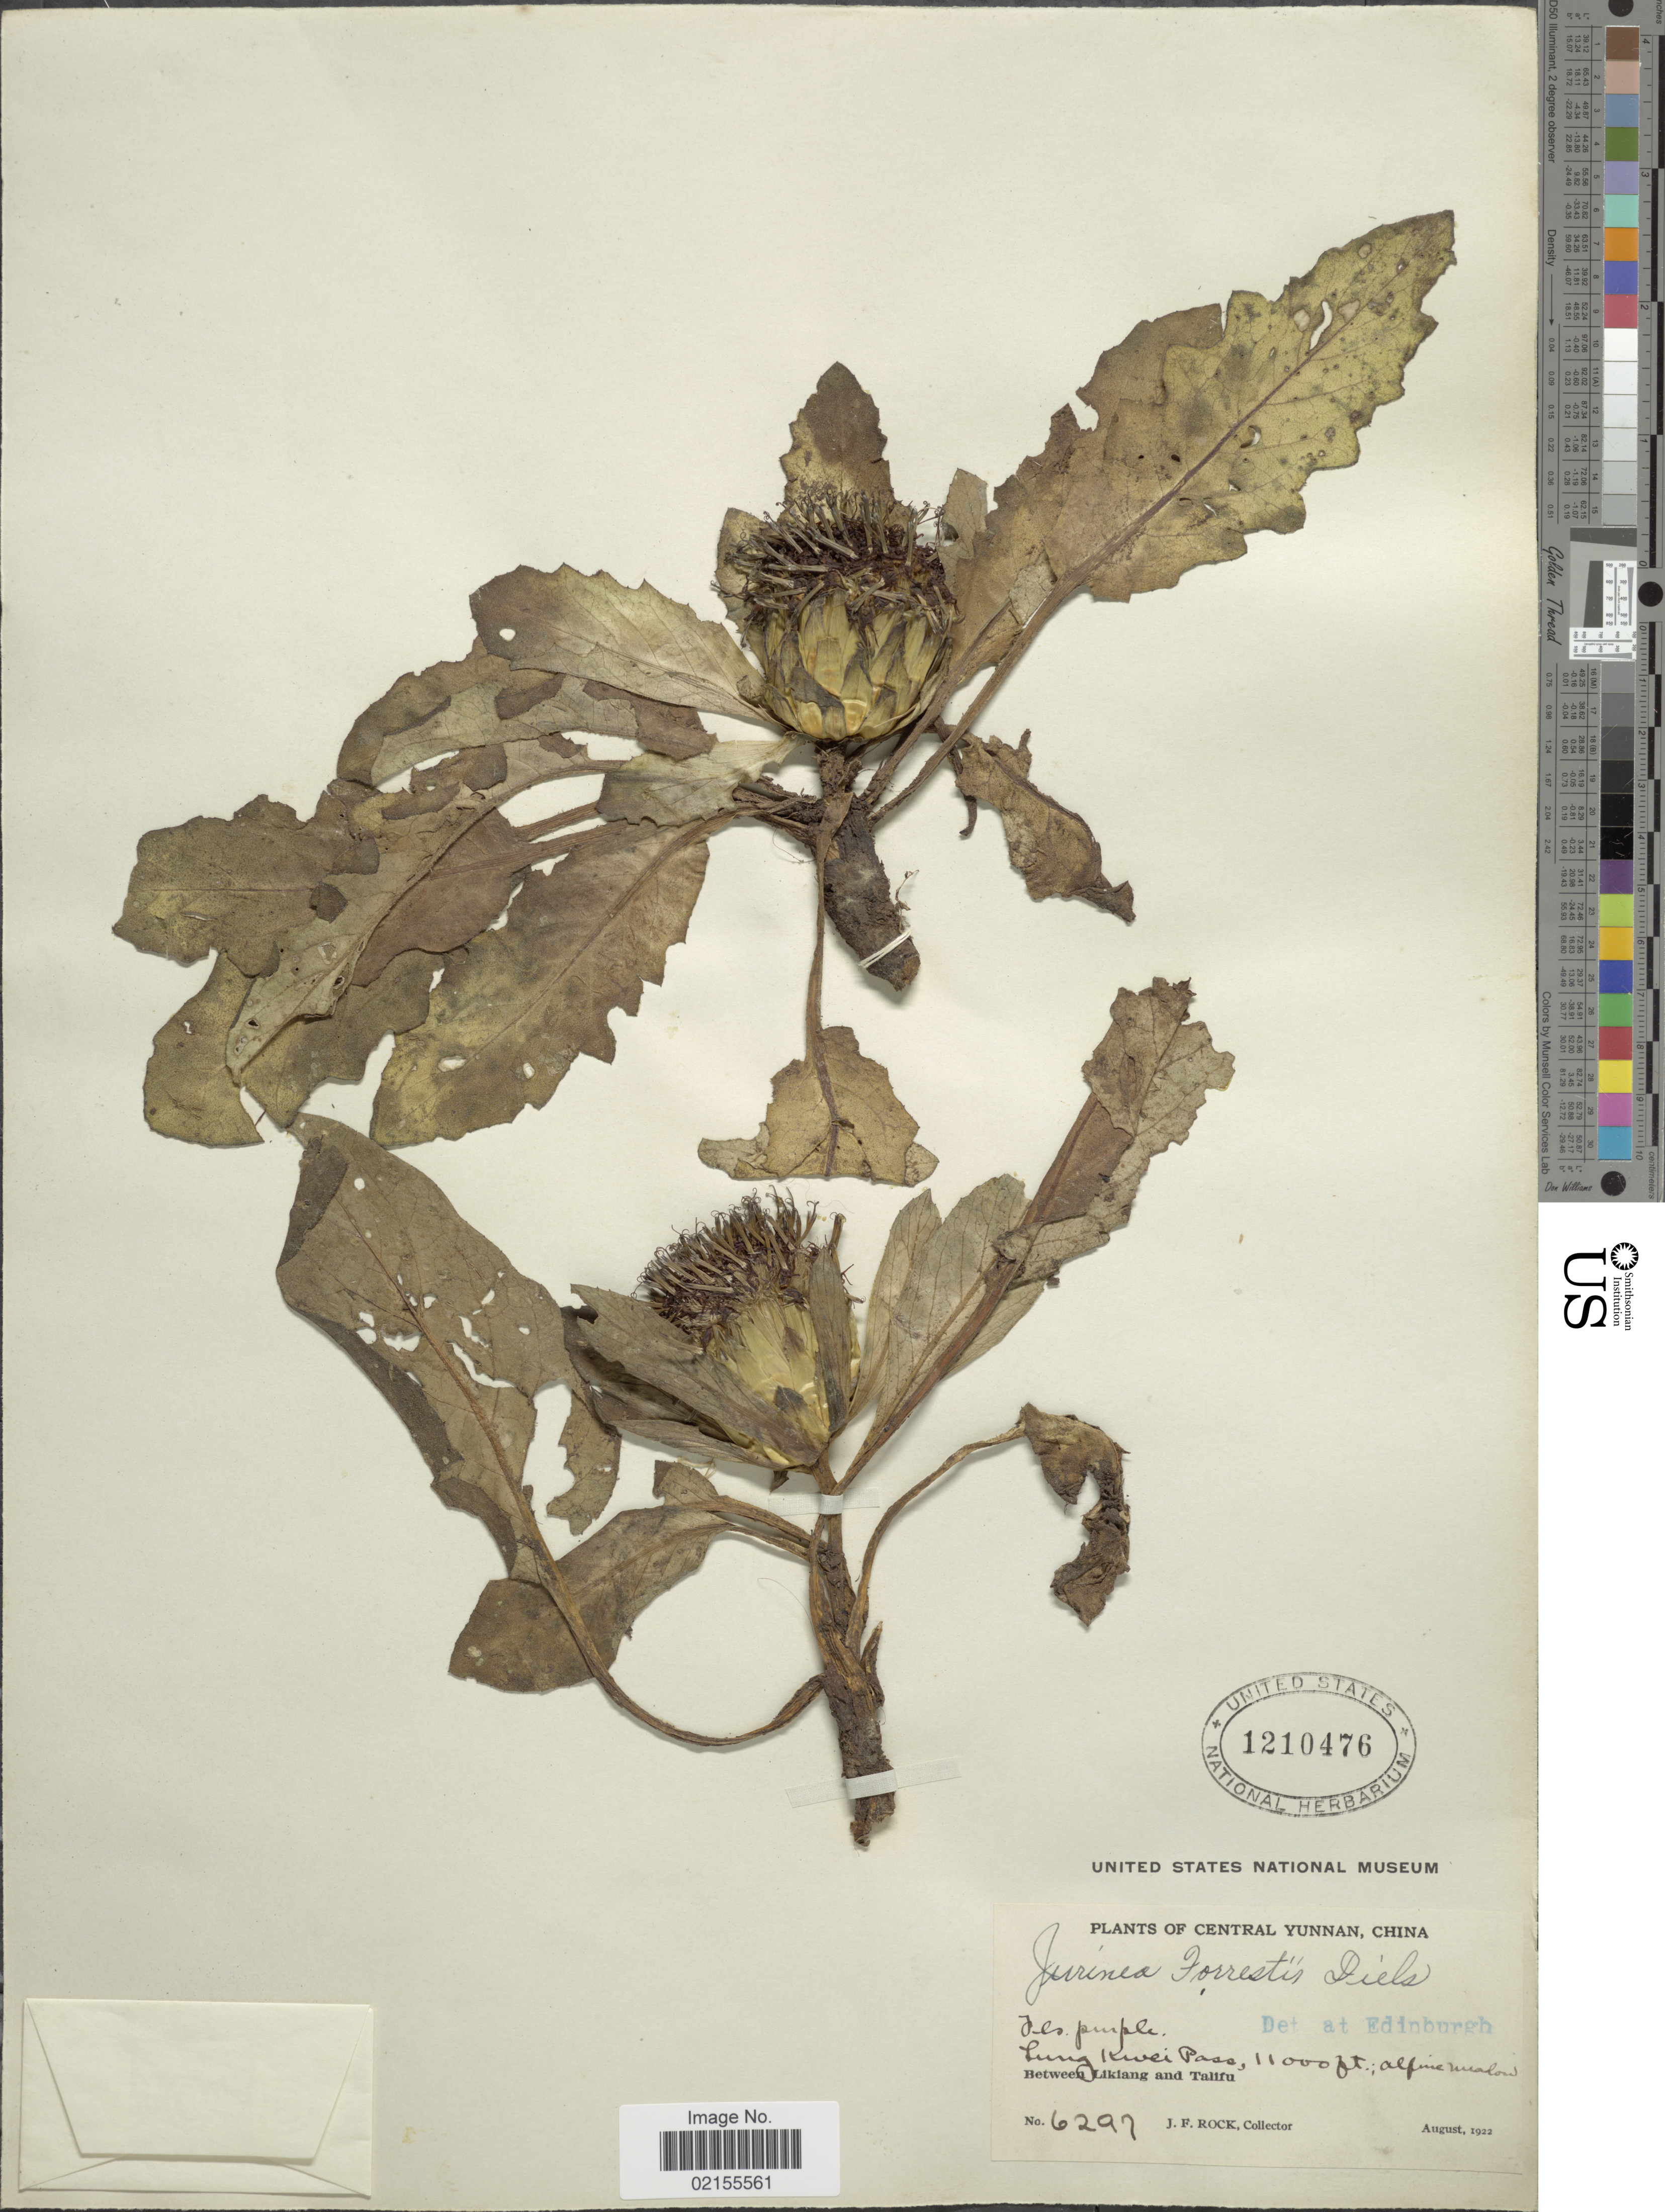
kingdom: Plantae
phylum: Tracheophyta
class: Magnoliopsida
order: Asterales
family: Asteraceae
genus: Dolomiaea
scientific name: Dolomiaea sp.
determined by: Chen, Yousheng S.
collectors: J. Rock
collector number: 6297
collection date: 1922-08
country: China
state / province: Yunnan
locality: Central Yunnan, Lung Kwei Pass, alpine meadow, Between Likiang and Talifu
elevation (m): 3353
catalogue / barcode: US 1210476